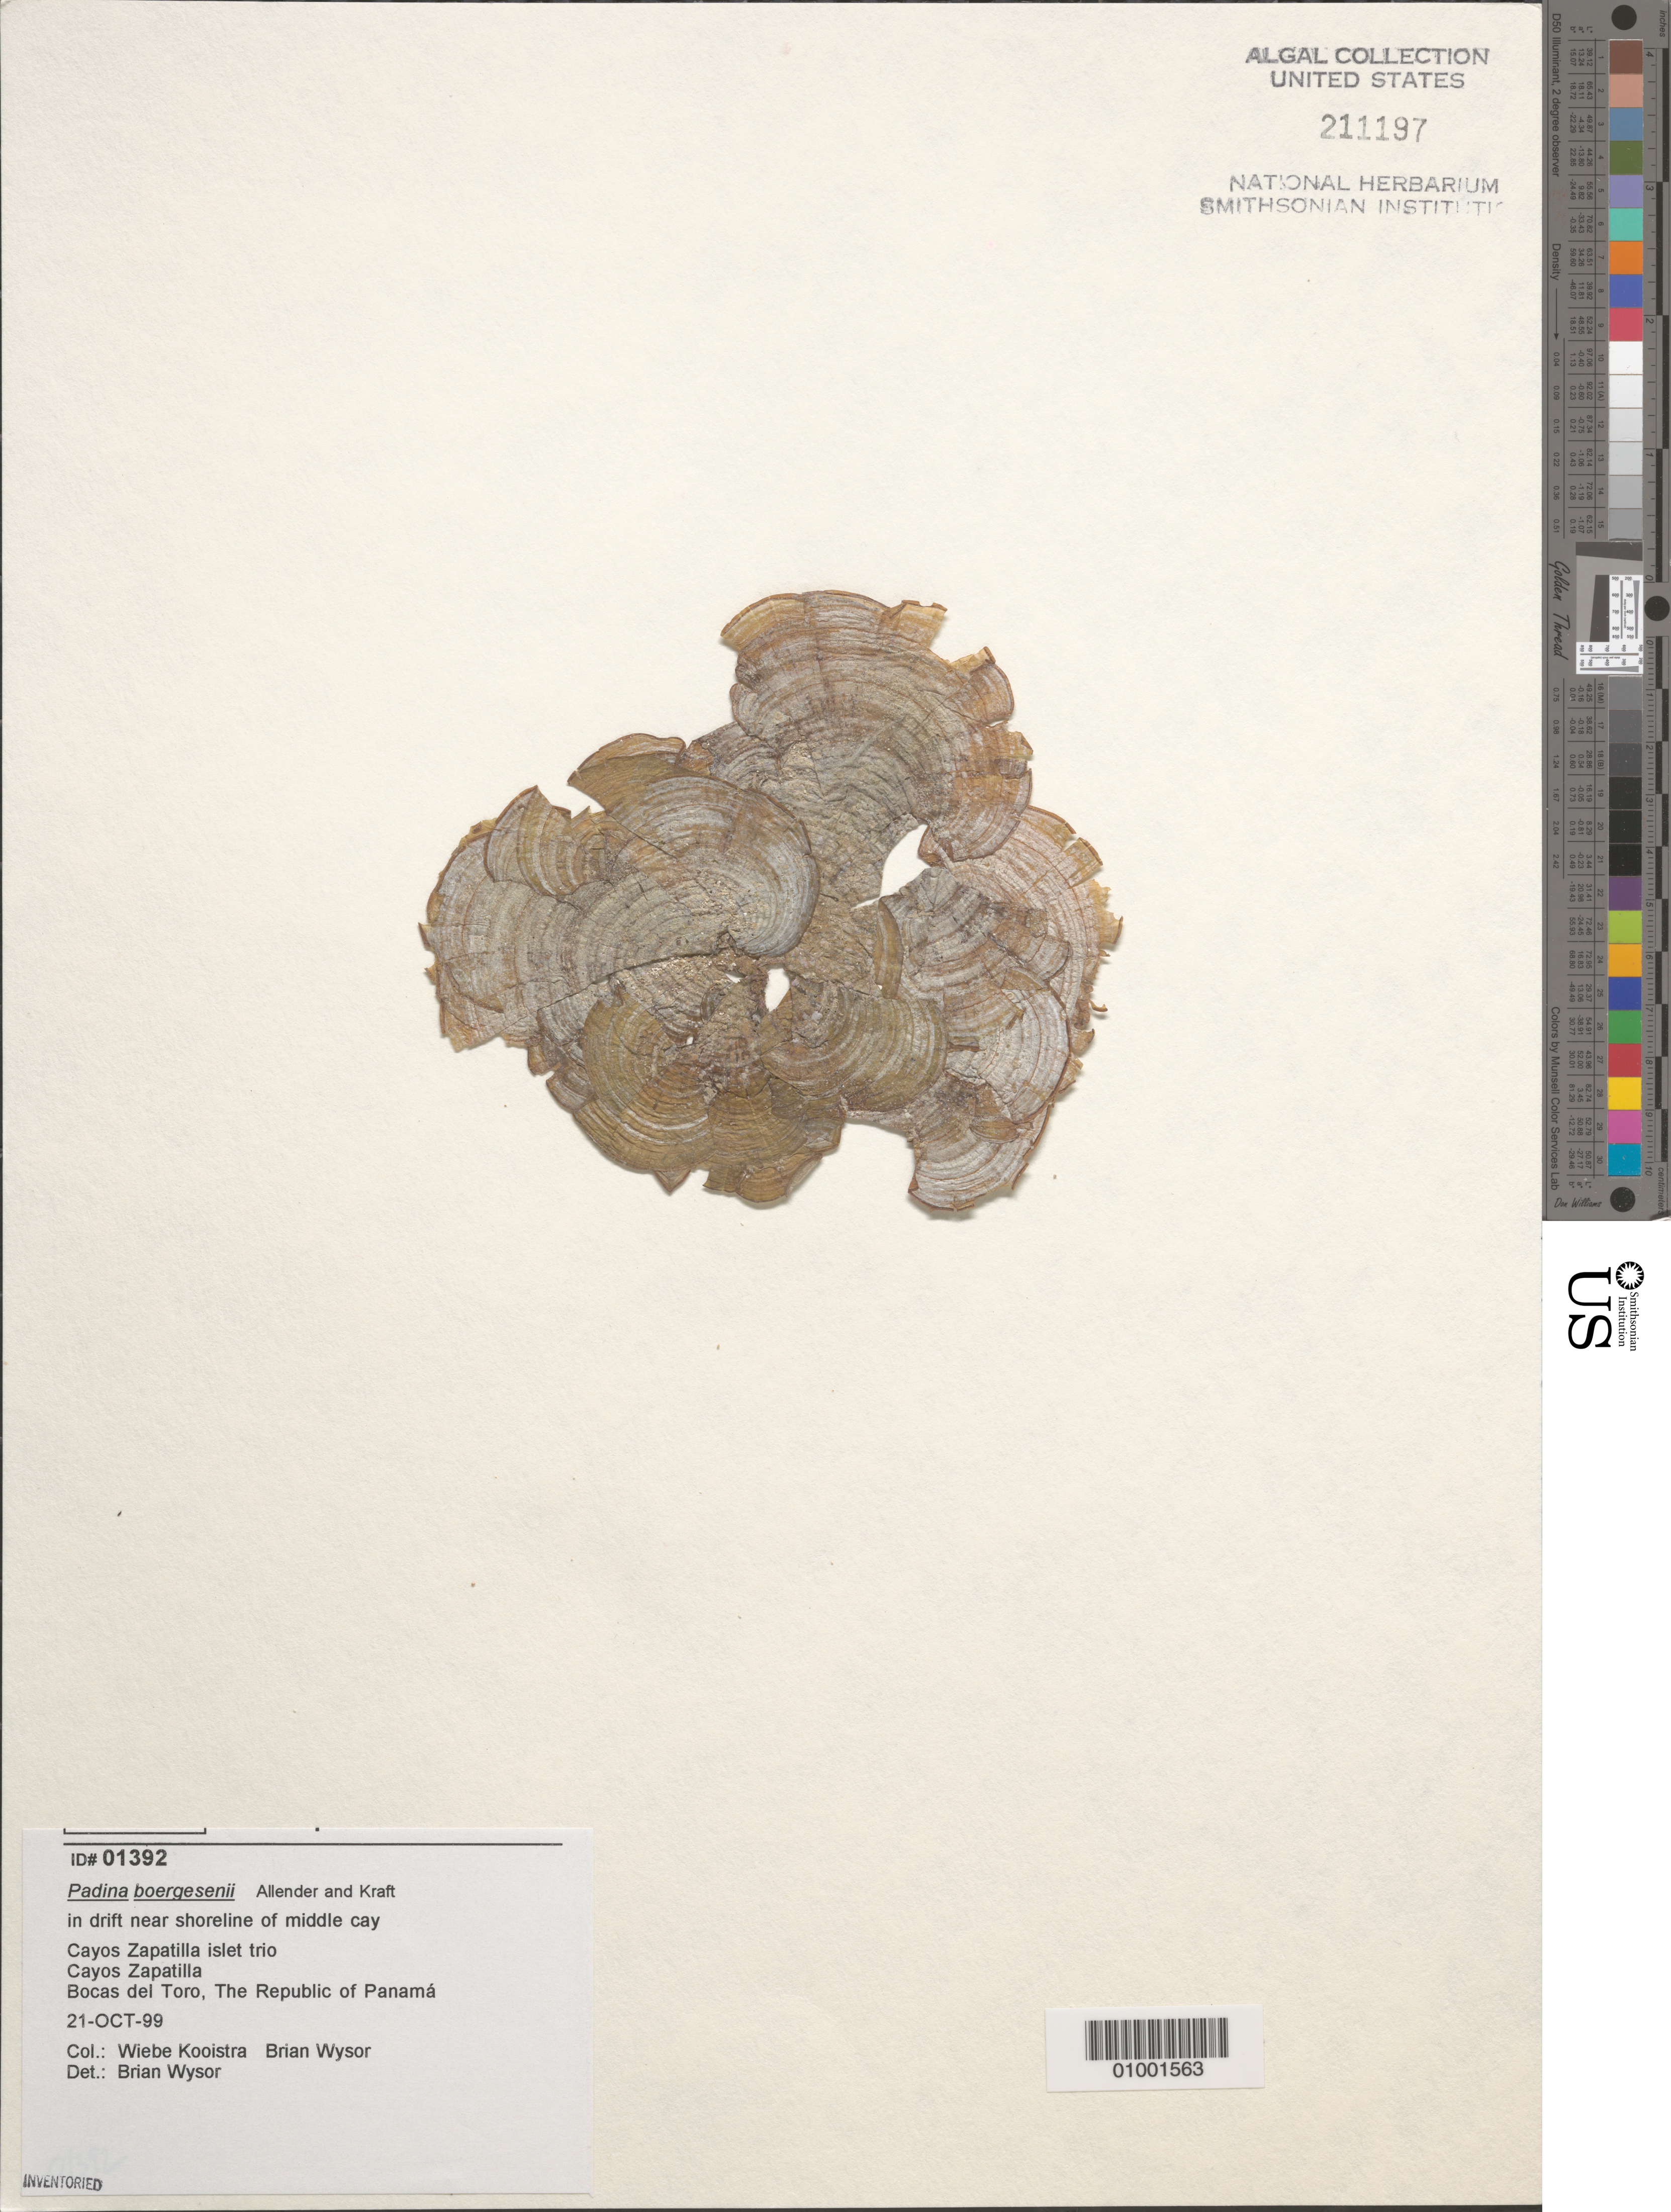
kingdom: Chromista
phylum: Ochrophyta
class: Phaeophyceae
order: Dictyotales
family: Dictyotaceae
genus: Padina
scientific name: Padina boergesenii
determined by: Wysor, B.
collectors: B. Wysor & W. Kooistra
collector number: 01392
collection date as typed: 21 Oct 1999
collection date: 1999-10-21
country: Panama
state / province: Bocas del Toro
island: Cayos Zapatilla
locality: Islet trio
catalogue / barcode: US 211197